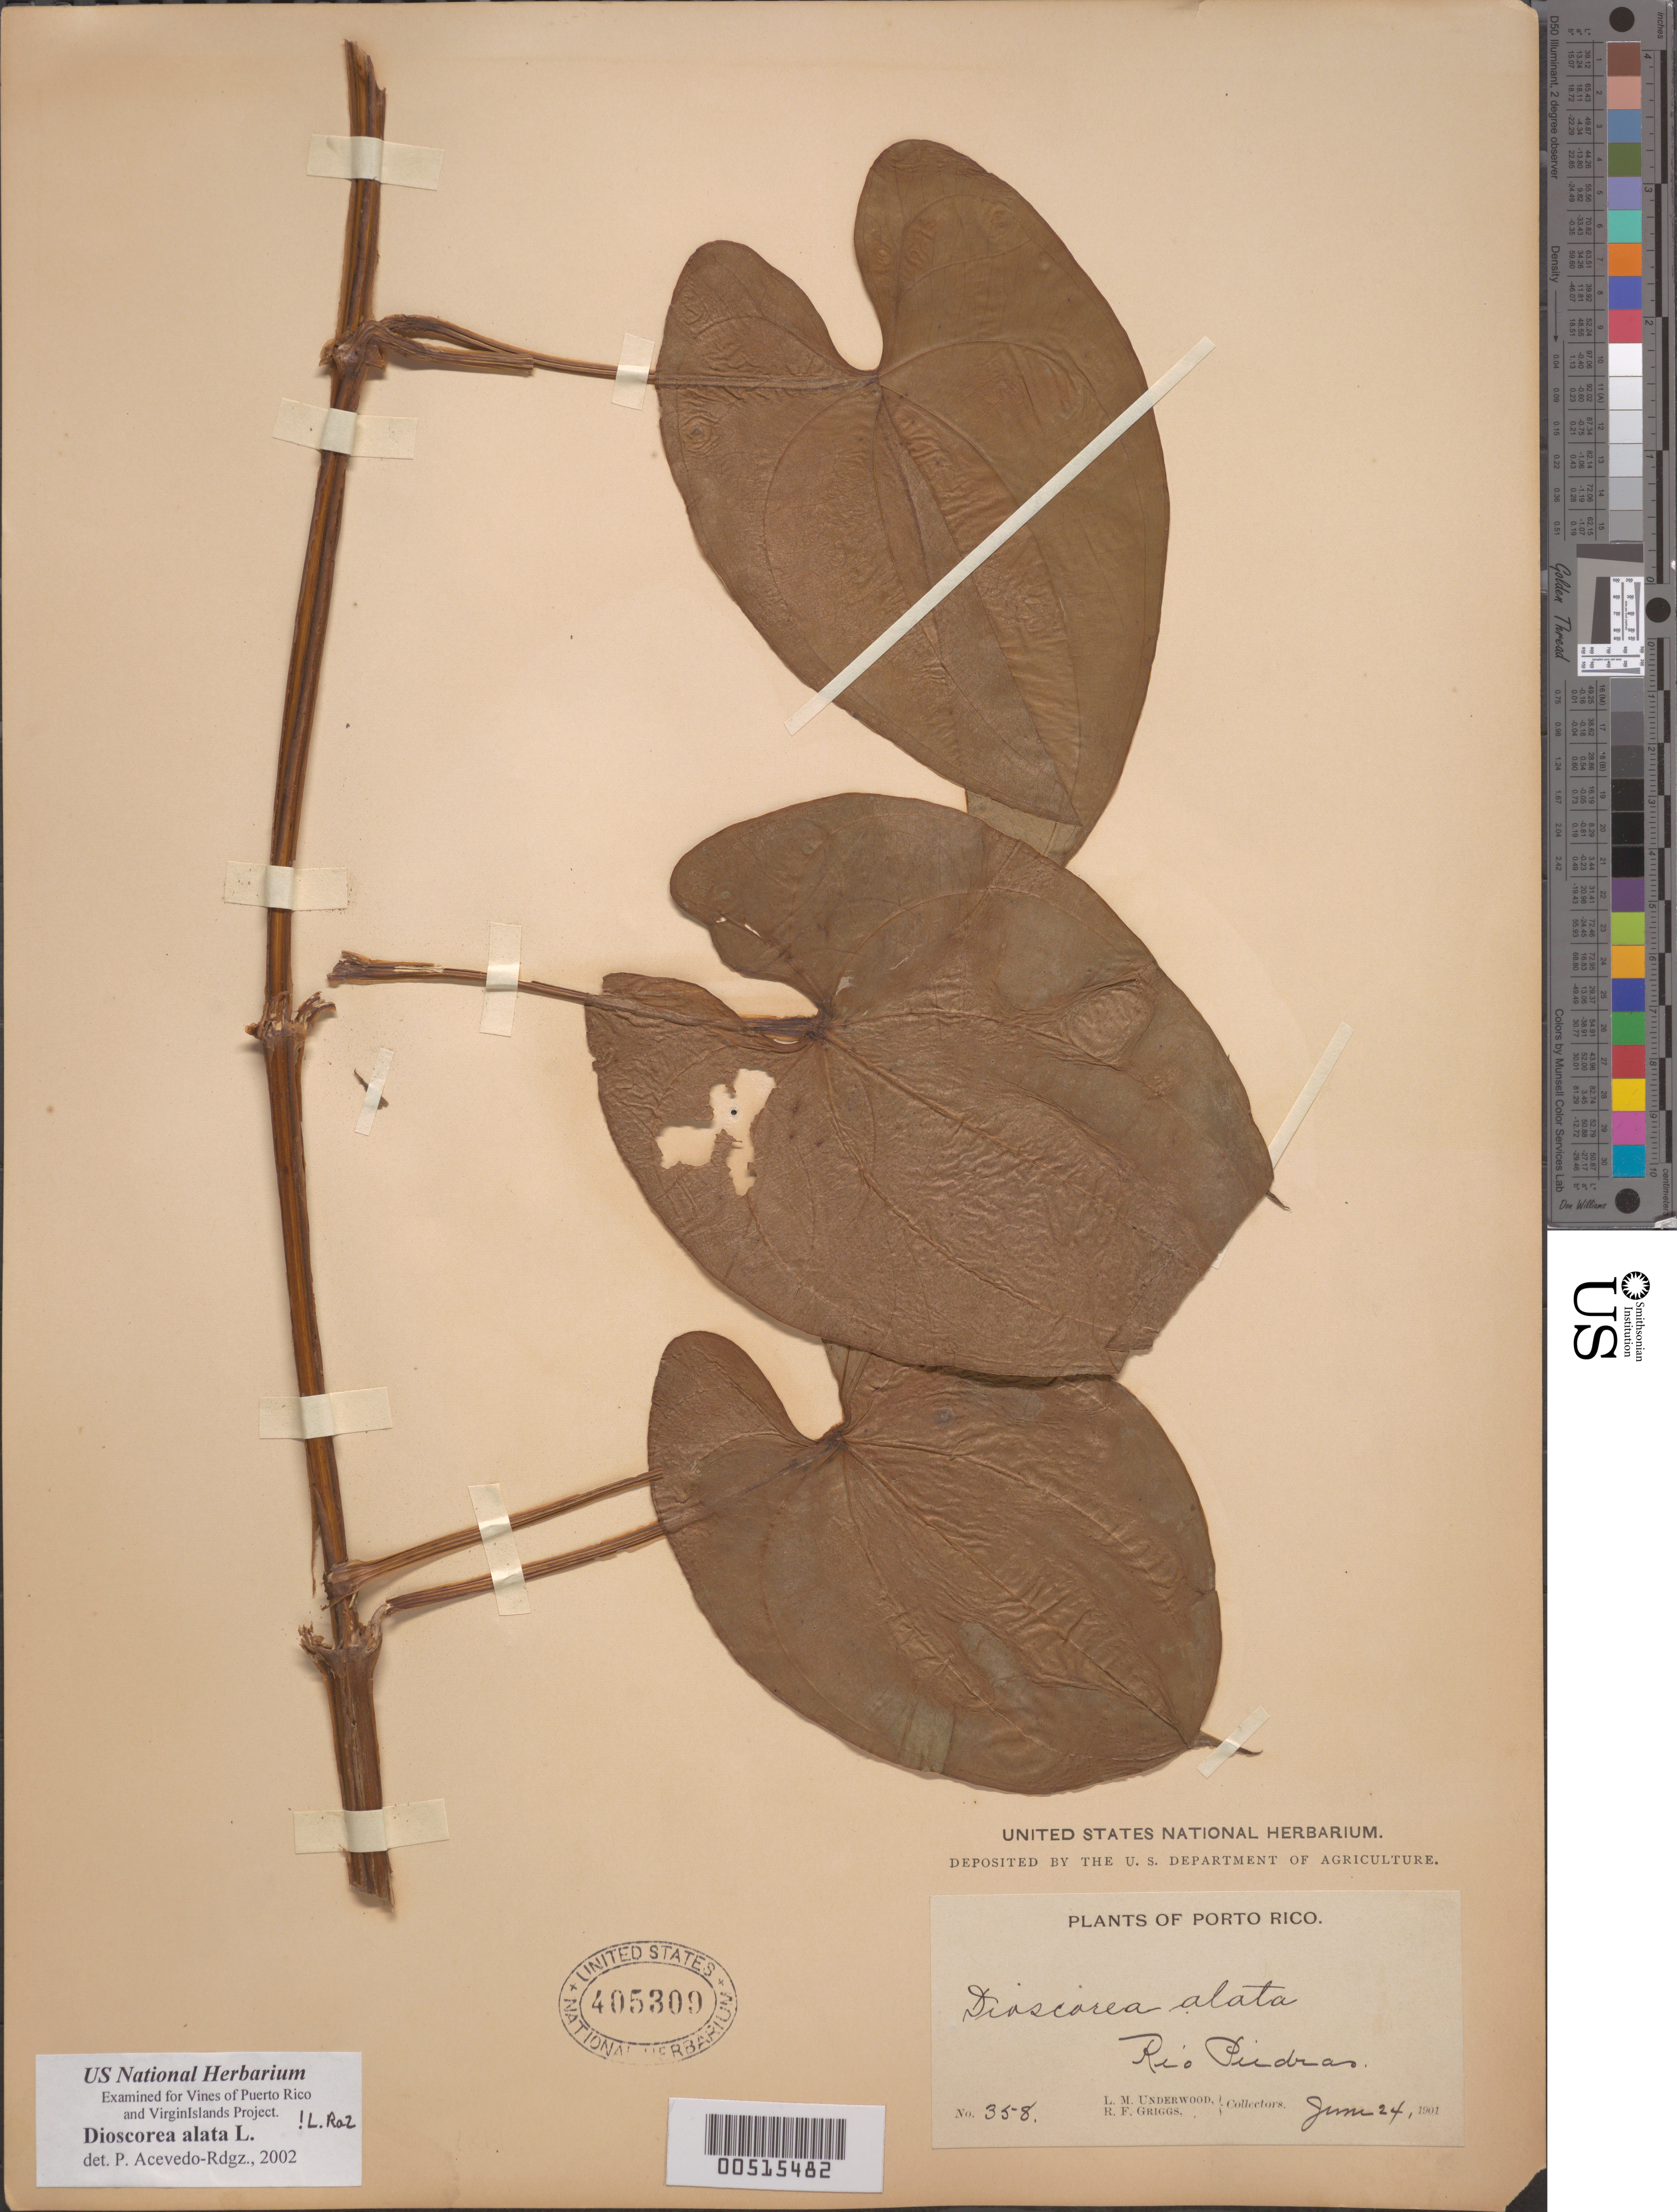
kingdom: Plantae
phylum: Tracheophyta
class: Liliopsida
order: Dioscoreales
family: Dioscoreaceae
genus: Dioscorea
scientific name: Dioscorea alata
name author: L.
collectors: L. M. Underwood & R. F. Griggs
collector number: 358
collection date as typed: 24 Jun 1901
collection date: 1901-06-24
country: Puerto Rico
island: Greater Antilles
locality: Rio Piedras.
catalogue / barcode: US 405309